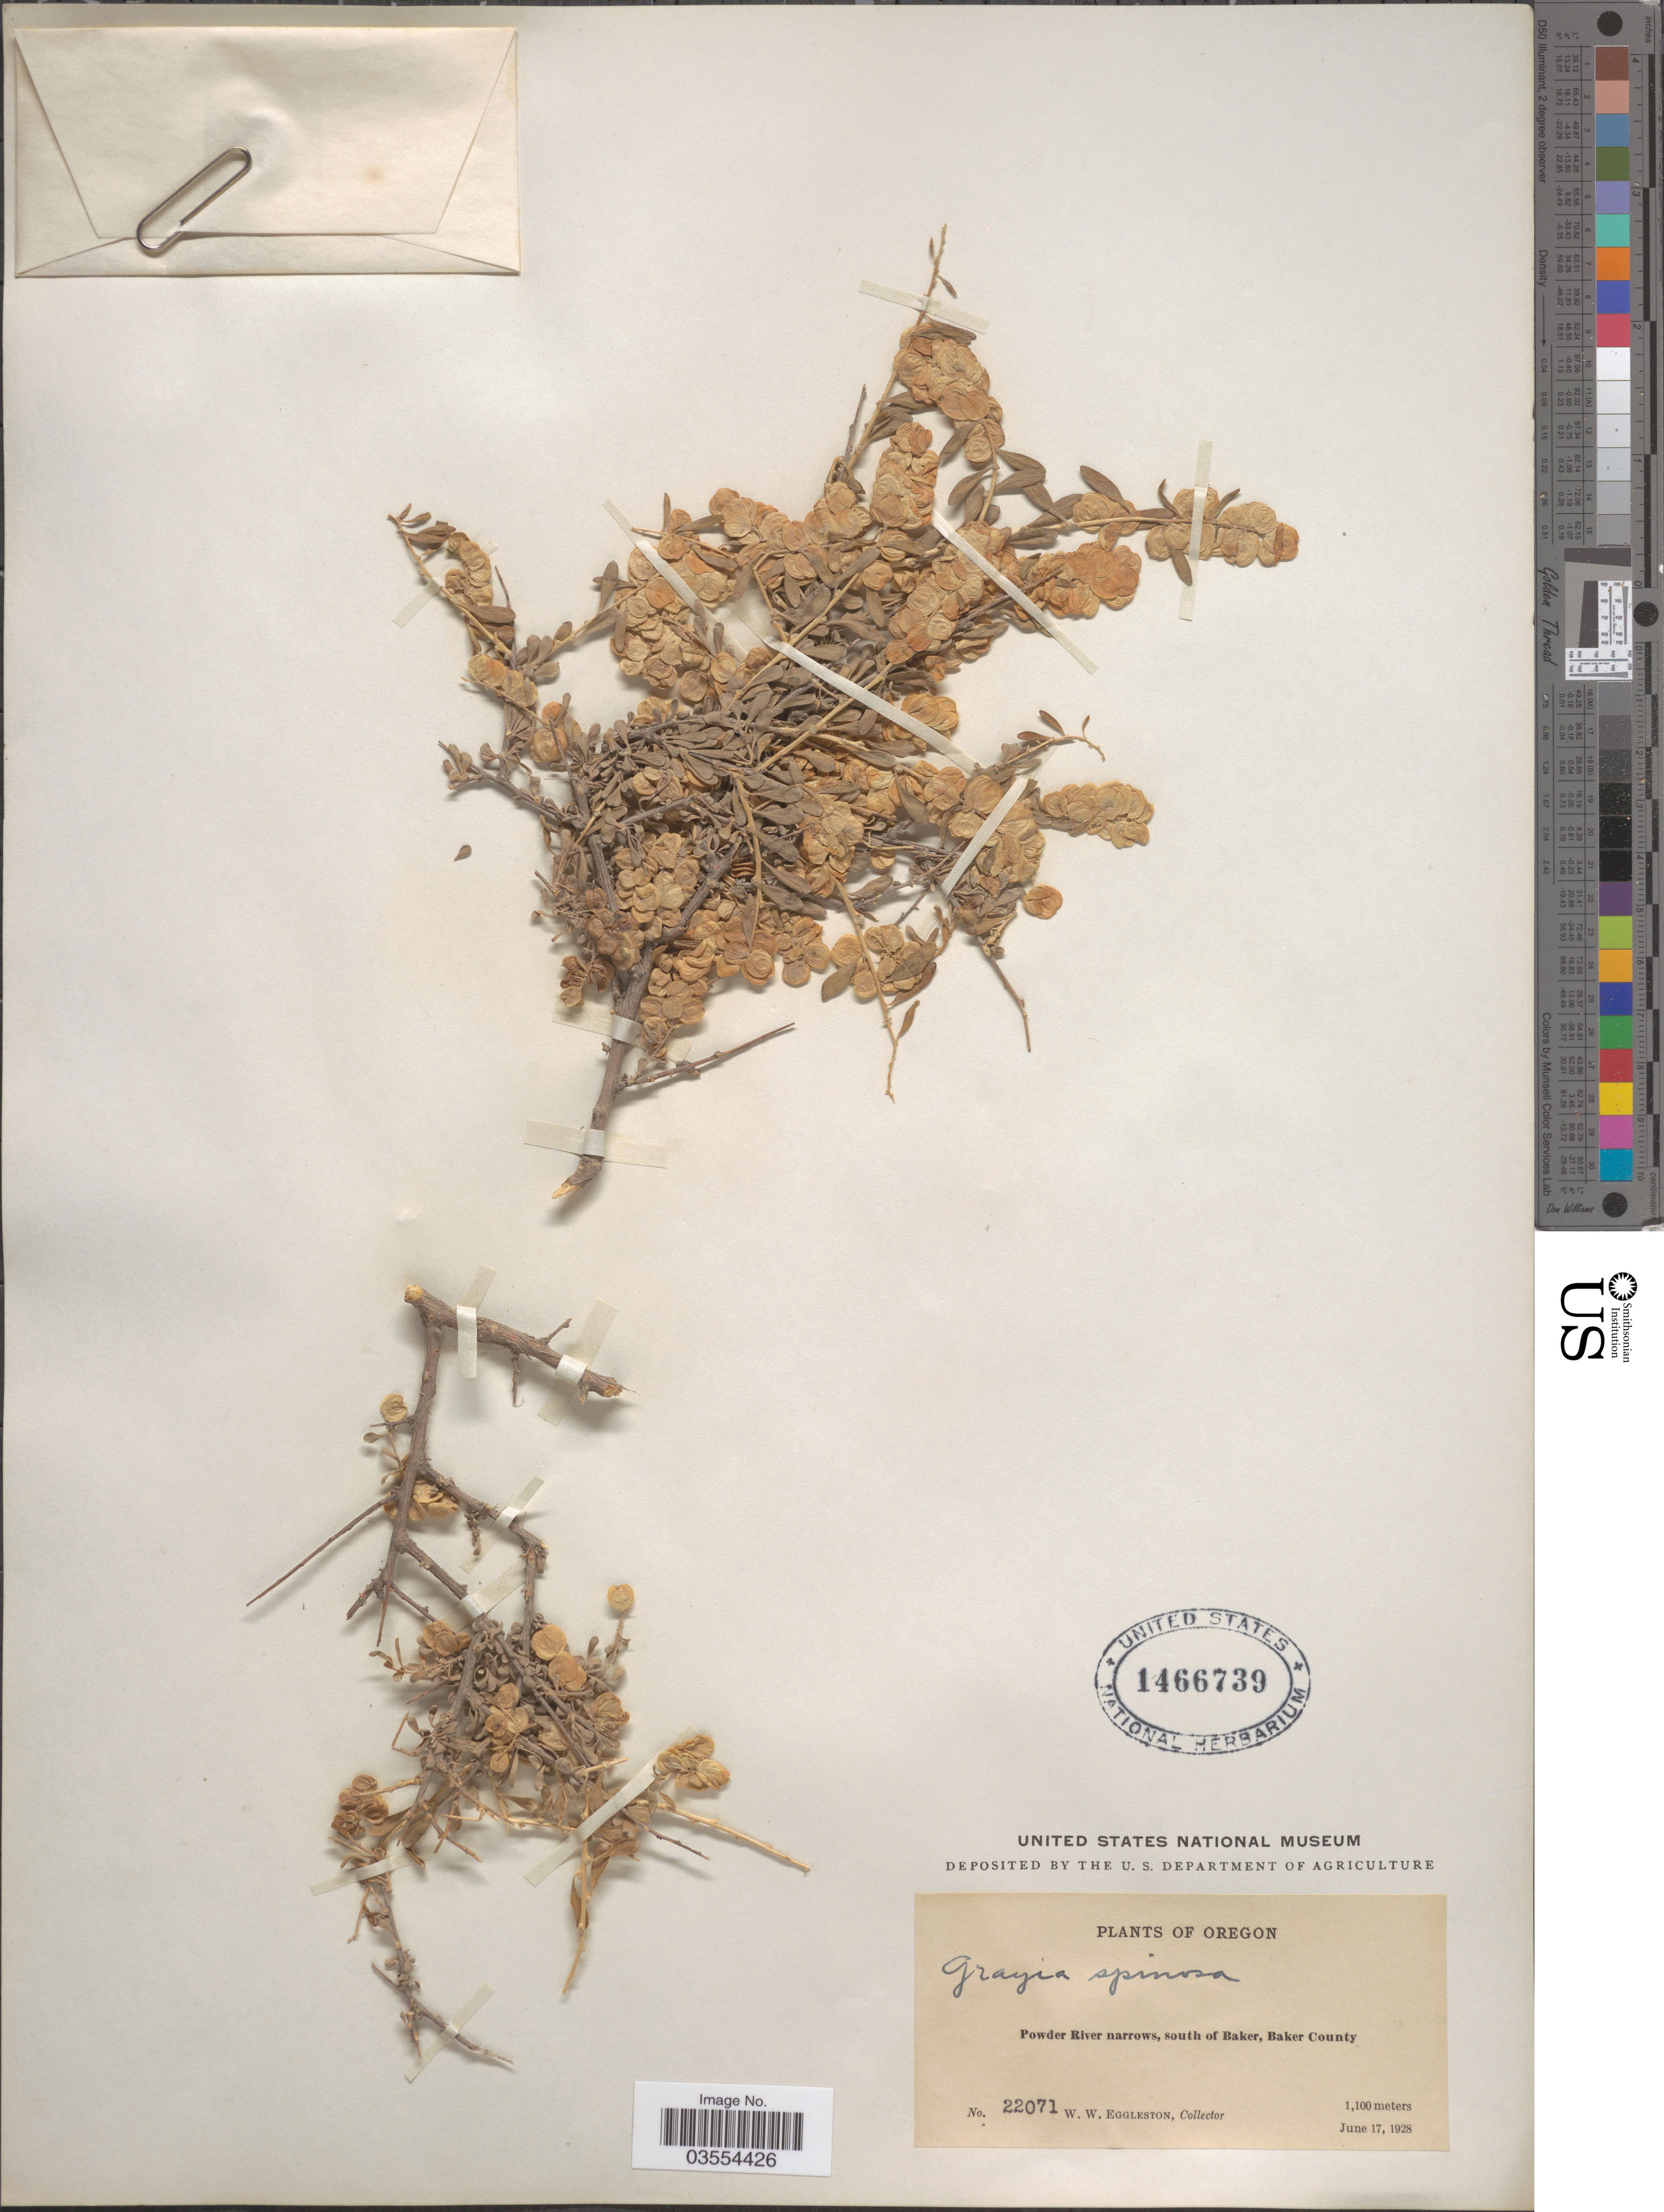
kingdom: Plantae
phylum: Tracheophyta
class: Magnoliopsida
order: Caryophyllales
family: Amaranthaceae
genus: Grayia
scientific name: Grayia spinosa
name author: (Hook.) Moq.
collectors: W. W. Eggleston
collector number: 22071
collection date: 1928-06-17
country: United States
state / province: Oregon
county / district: Baker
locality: Powder River narrows, south of Baker, Baker County.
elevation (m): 1100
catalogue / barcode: US 1466739